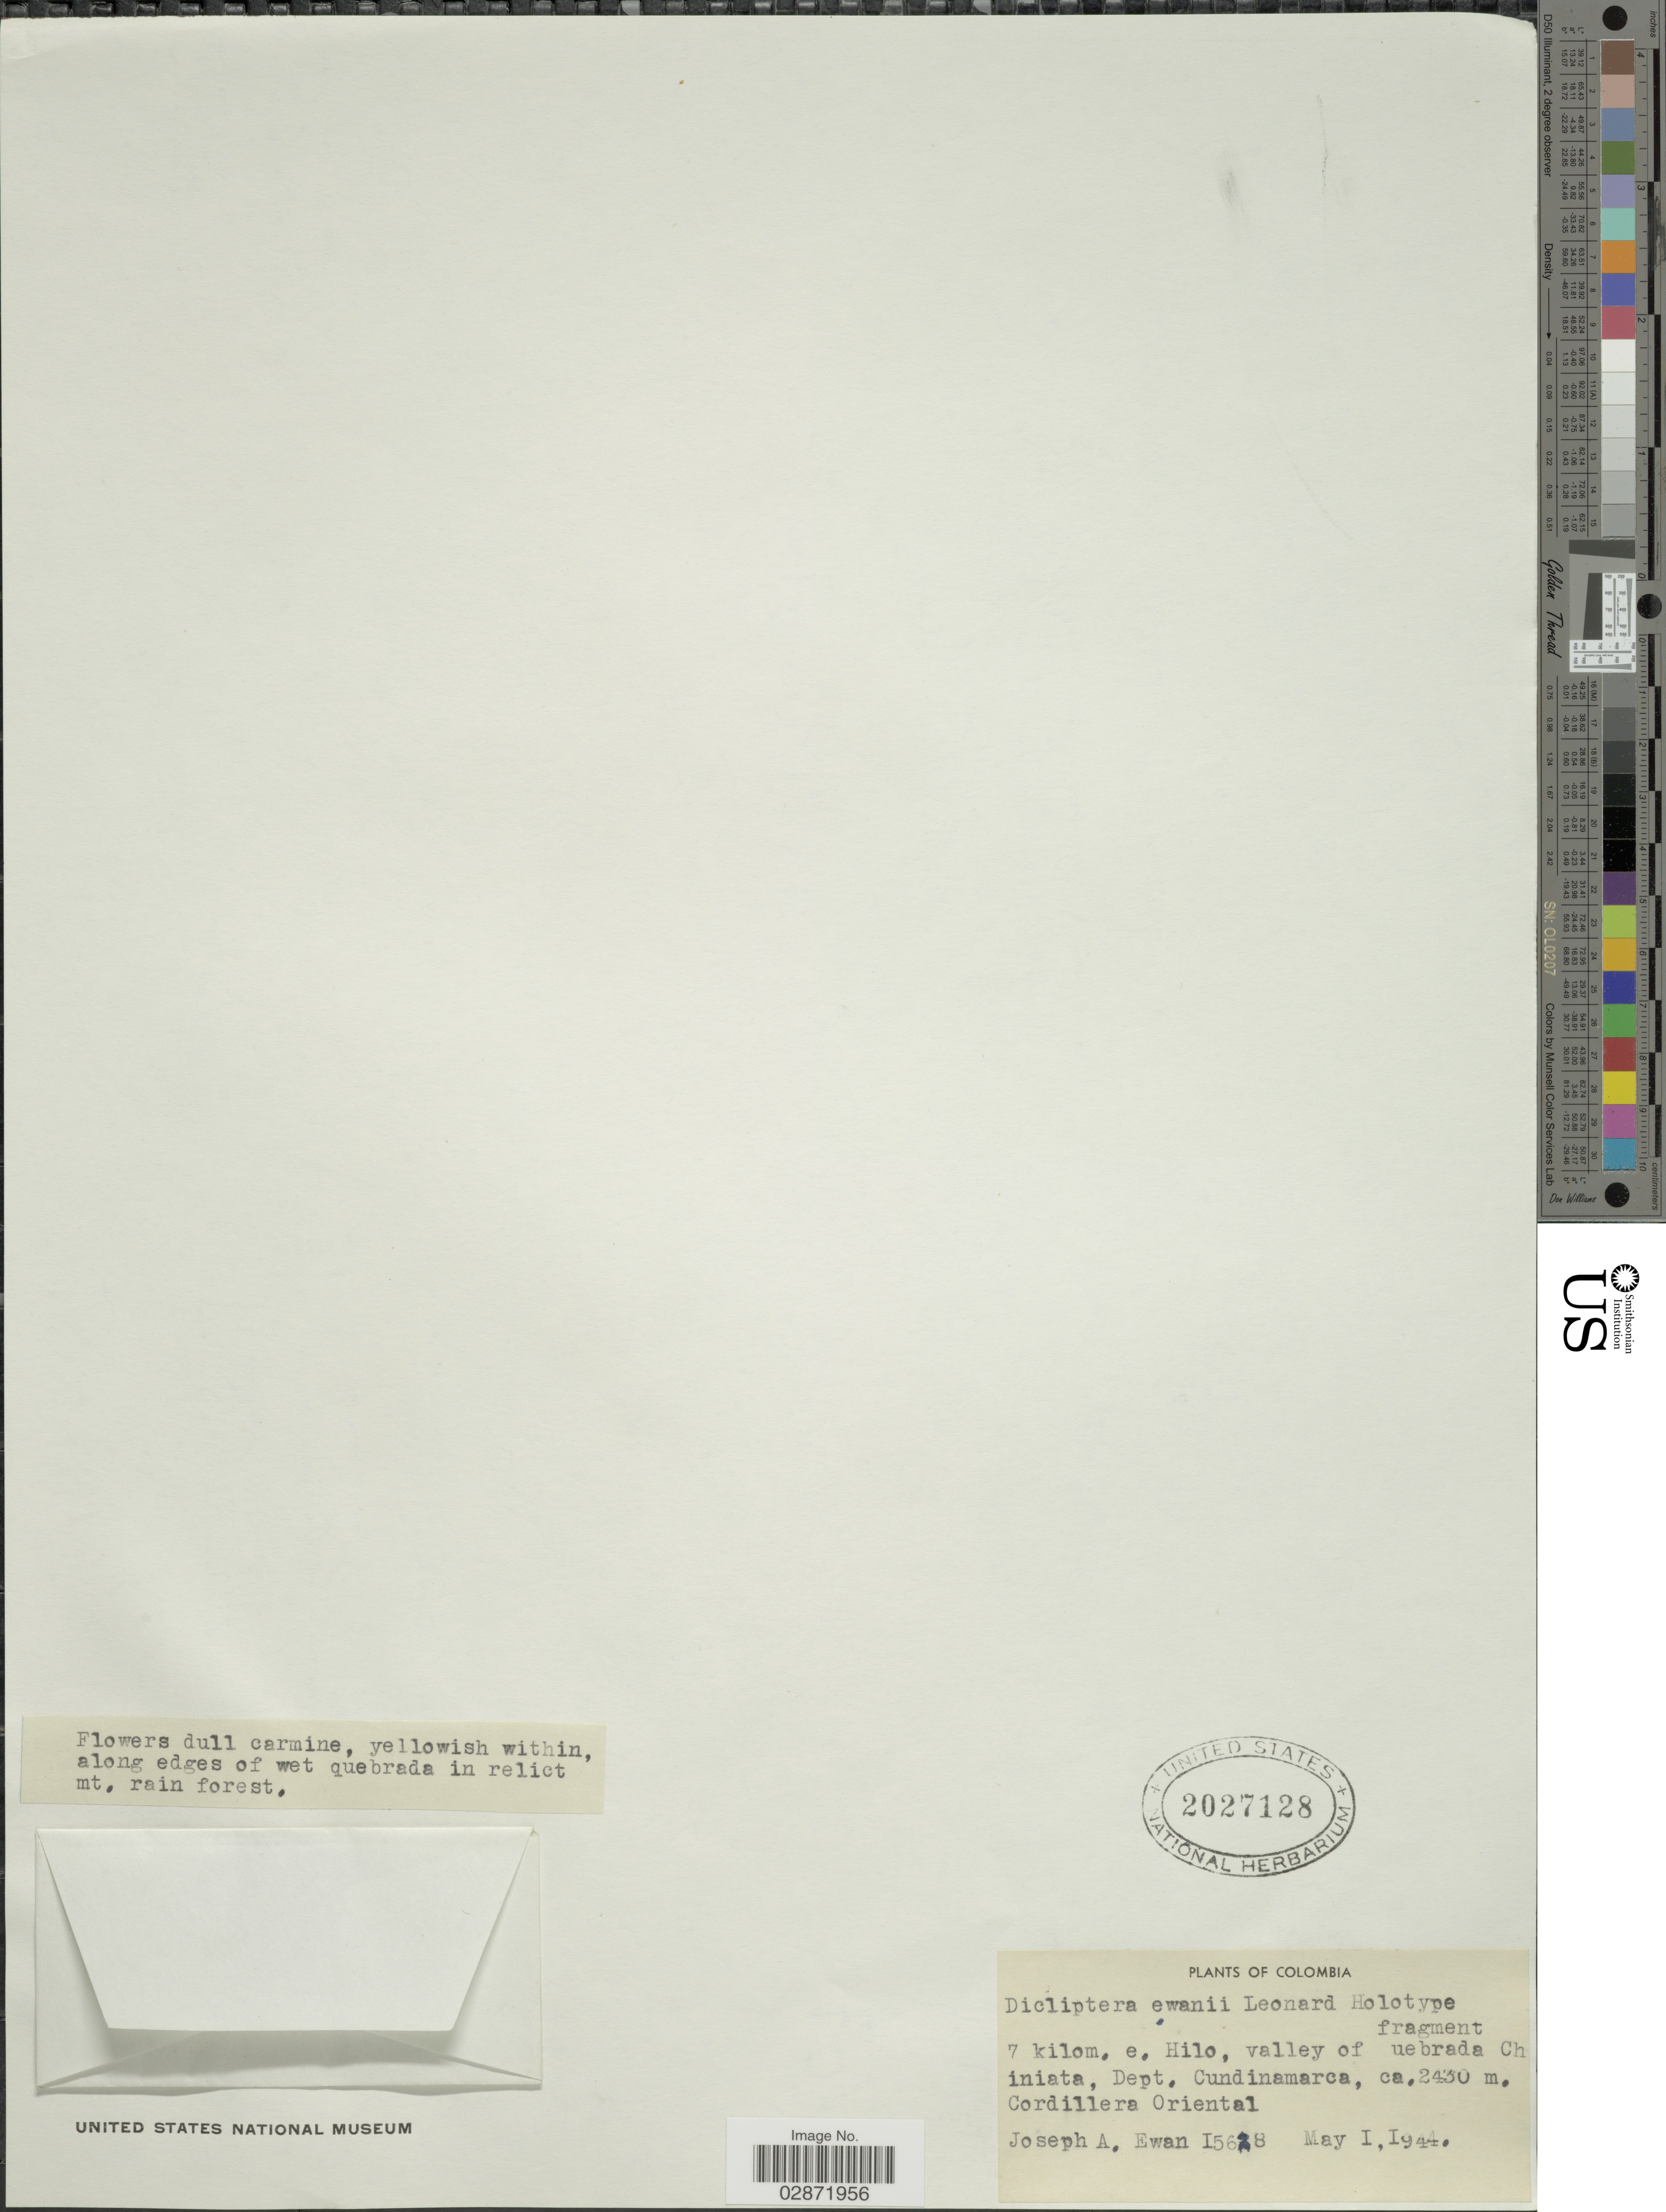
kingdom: Plantae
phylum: Tracheophyta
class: Magnoliopsida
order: Lamiales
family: Acanthaceae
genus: Dicliptera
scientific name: Dicliptera ewanii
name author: Leonard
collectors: J. A. Ewan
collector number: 15628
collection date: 1944-05-01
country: Colombia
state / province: Cundinamarca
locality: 7 kilom. e. Hilo, valley of Quebrada Chiniata, Dept. Cundinamarca.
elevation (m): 2430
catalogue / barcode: US 2027128